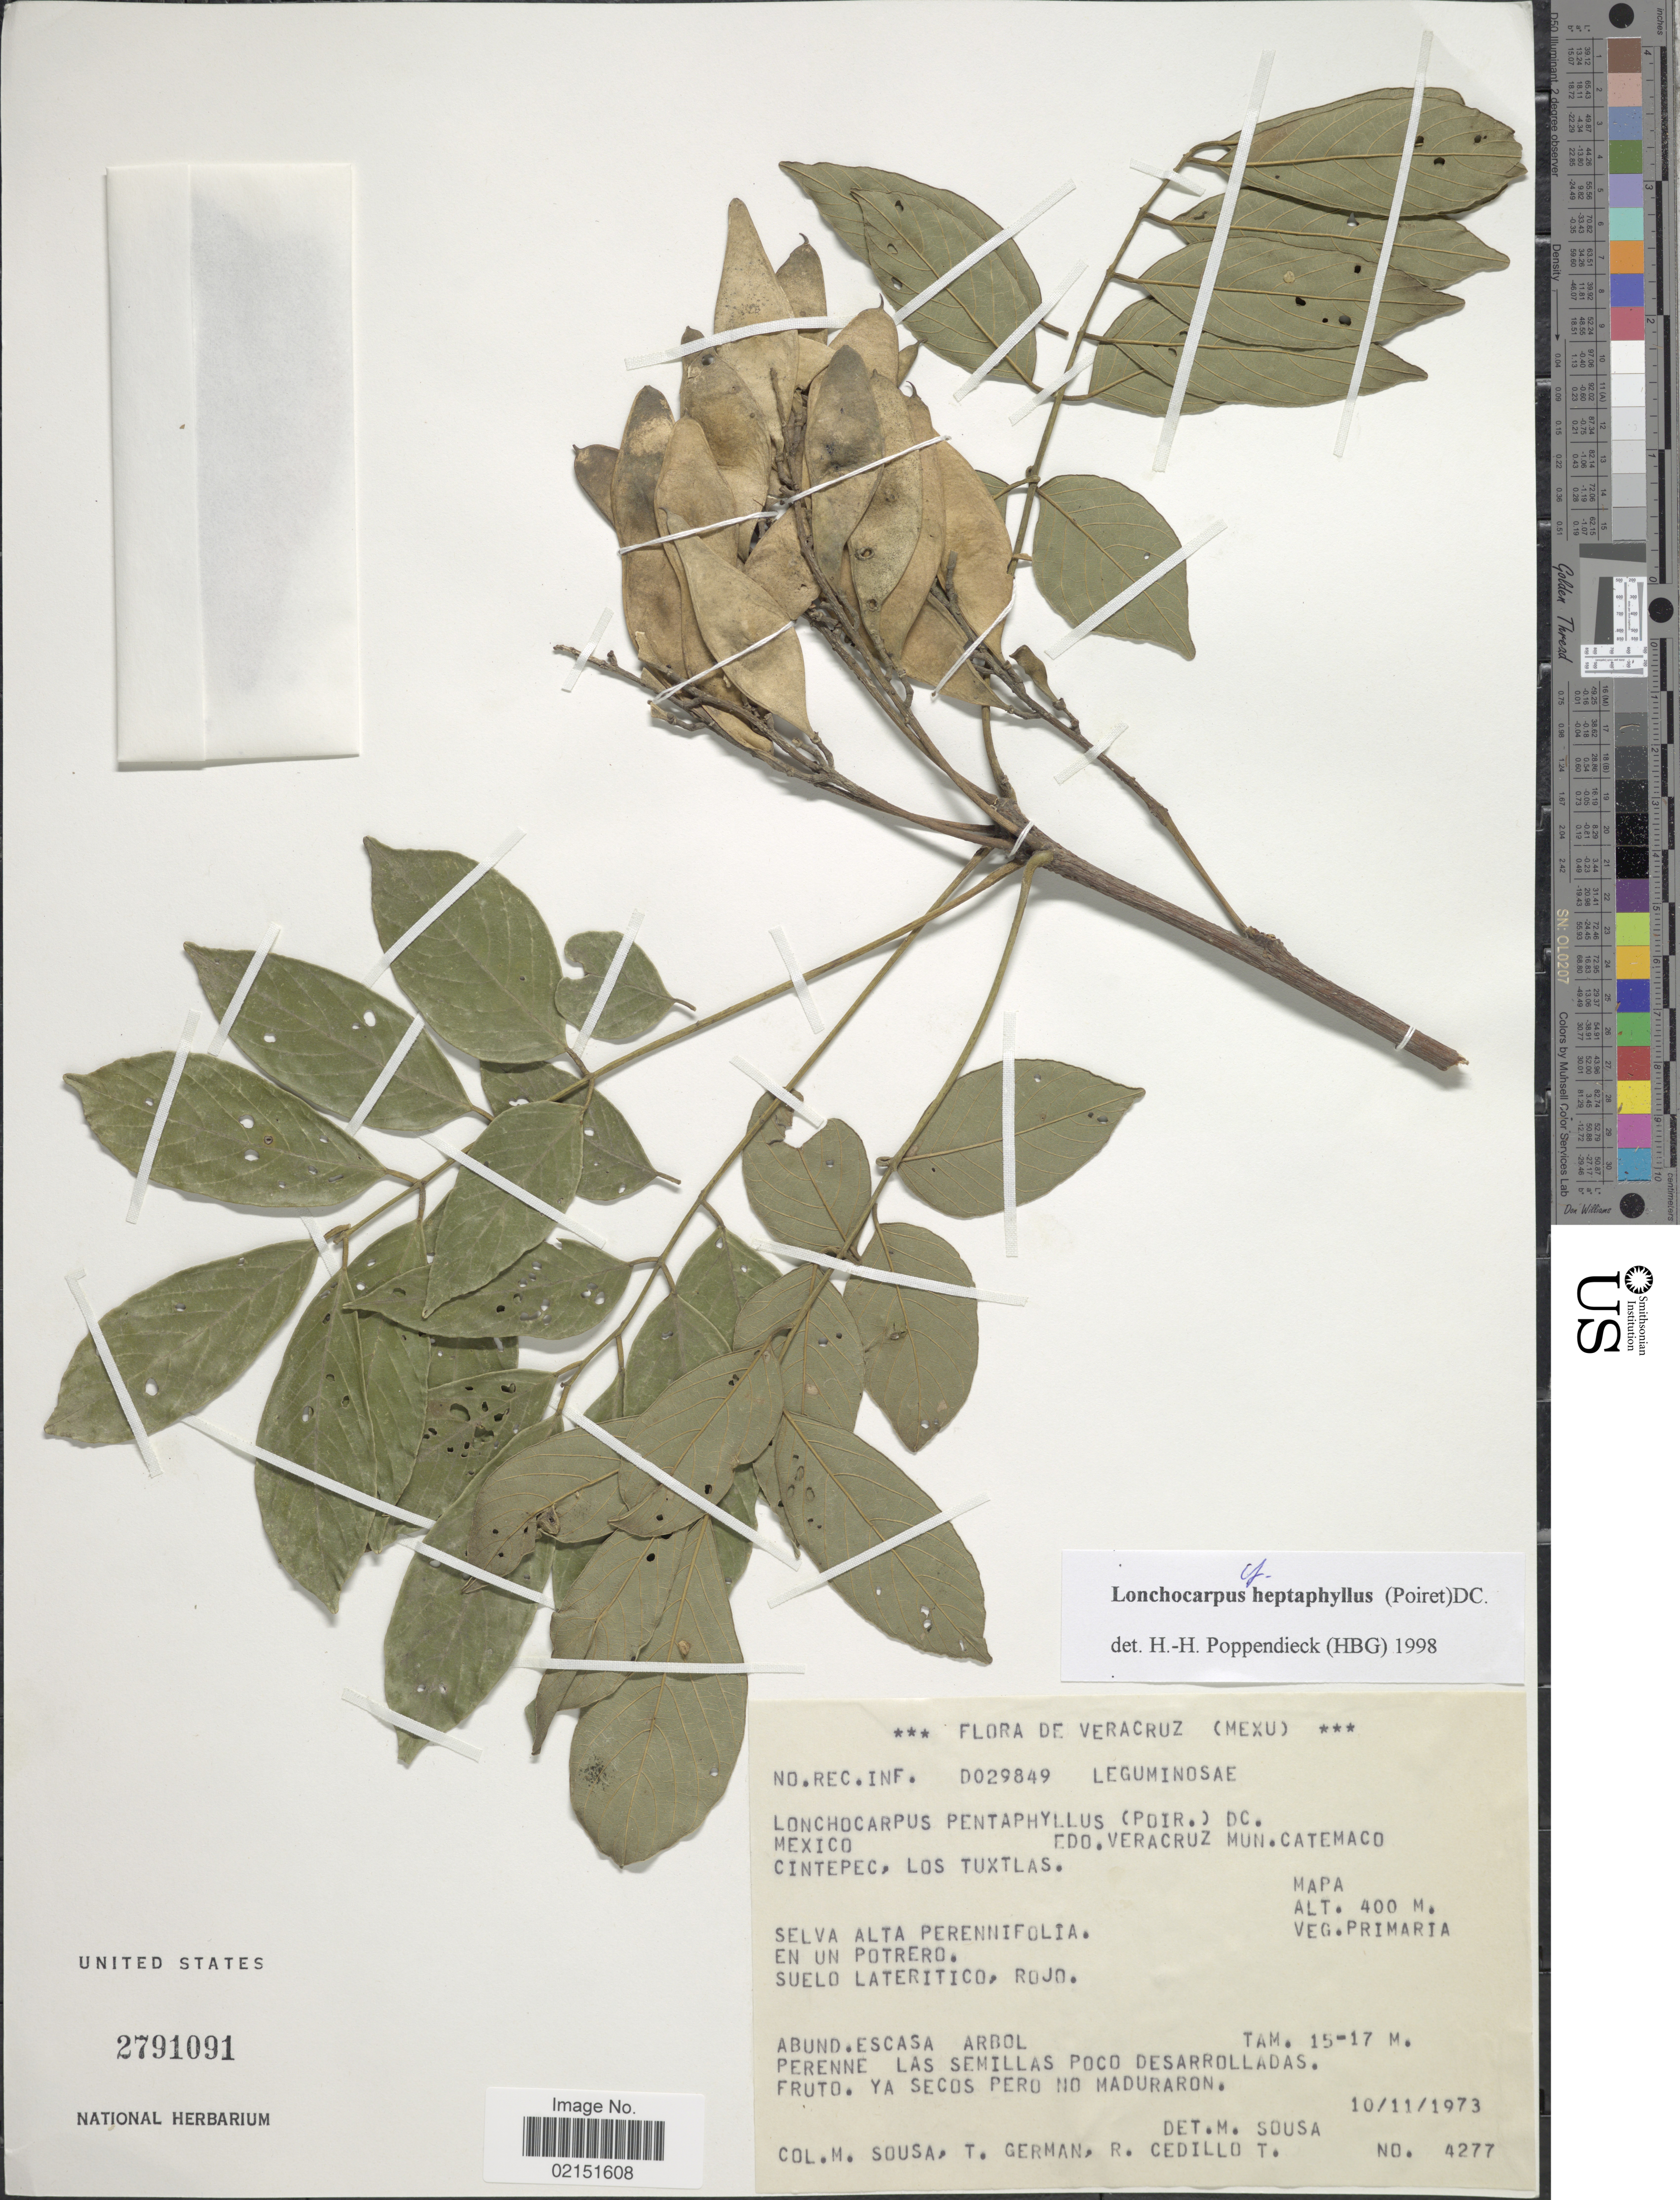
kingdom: Plantae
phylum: Tracheophyta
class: Magnoliopsida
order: Fabales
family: Fabaceae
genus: Lonchocarpus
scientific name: Lonchocarpus heptaphyllus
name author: (Poir.) DC.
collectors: M. Sousa, German, T. & R. CedilloT.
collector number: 4277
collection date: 1973-11-10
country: Mexico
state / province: Veracruz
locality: Veracruz (Mexu). Mexico. Edo. Veracruz. Mun. Catemaco. Cintepec, Los Tuxtlas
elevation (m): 400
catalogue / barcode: US 2791091